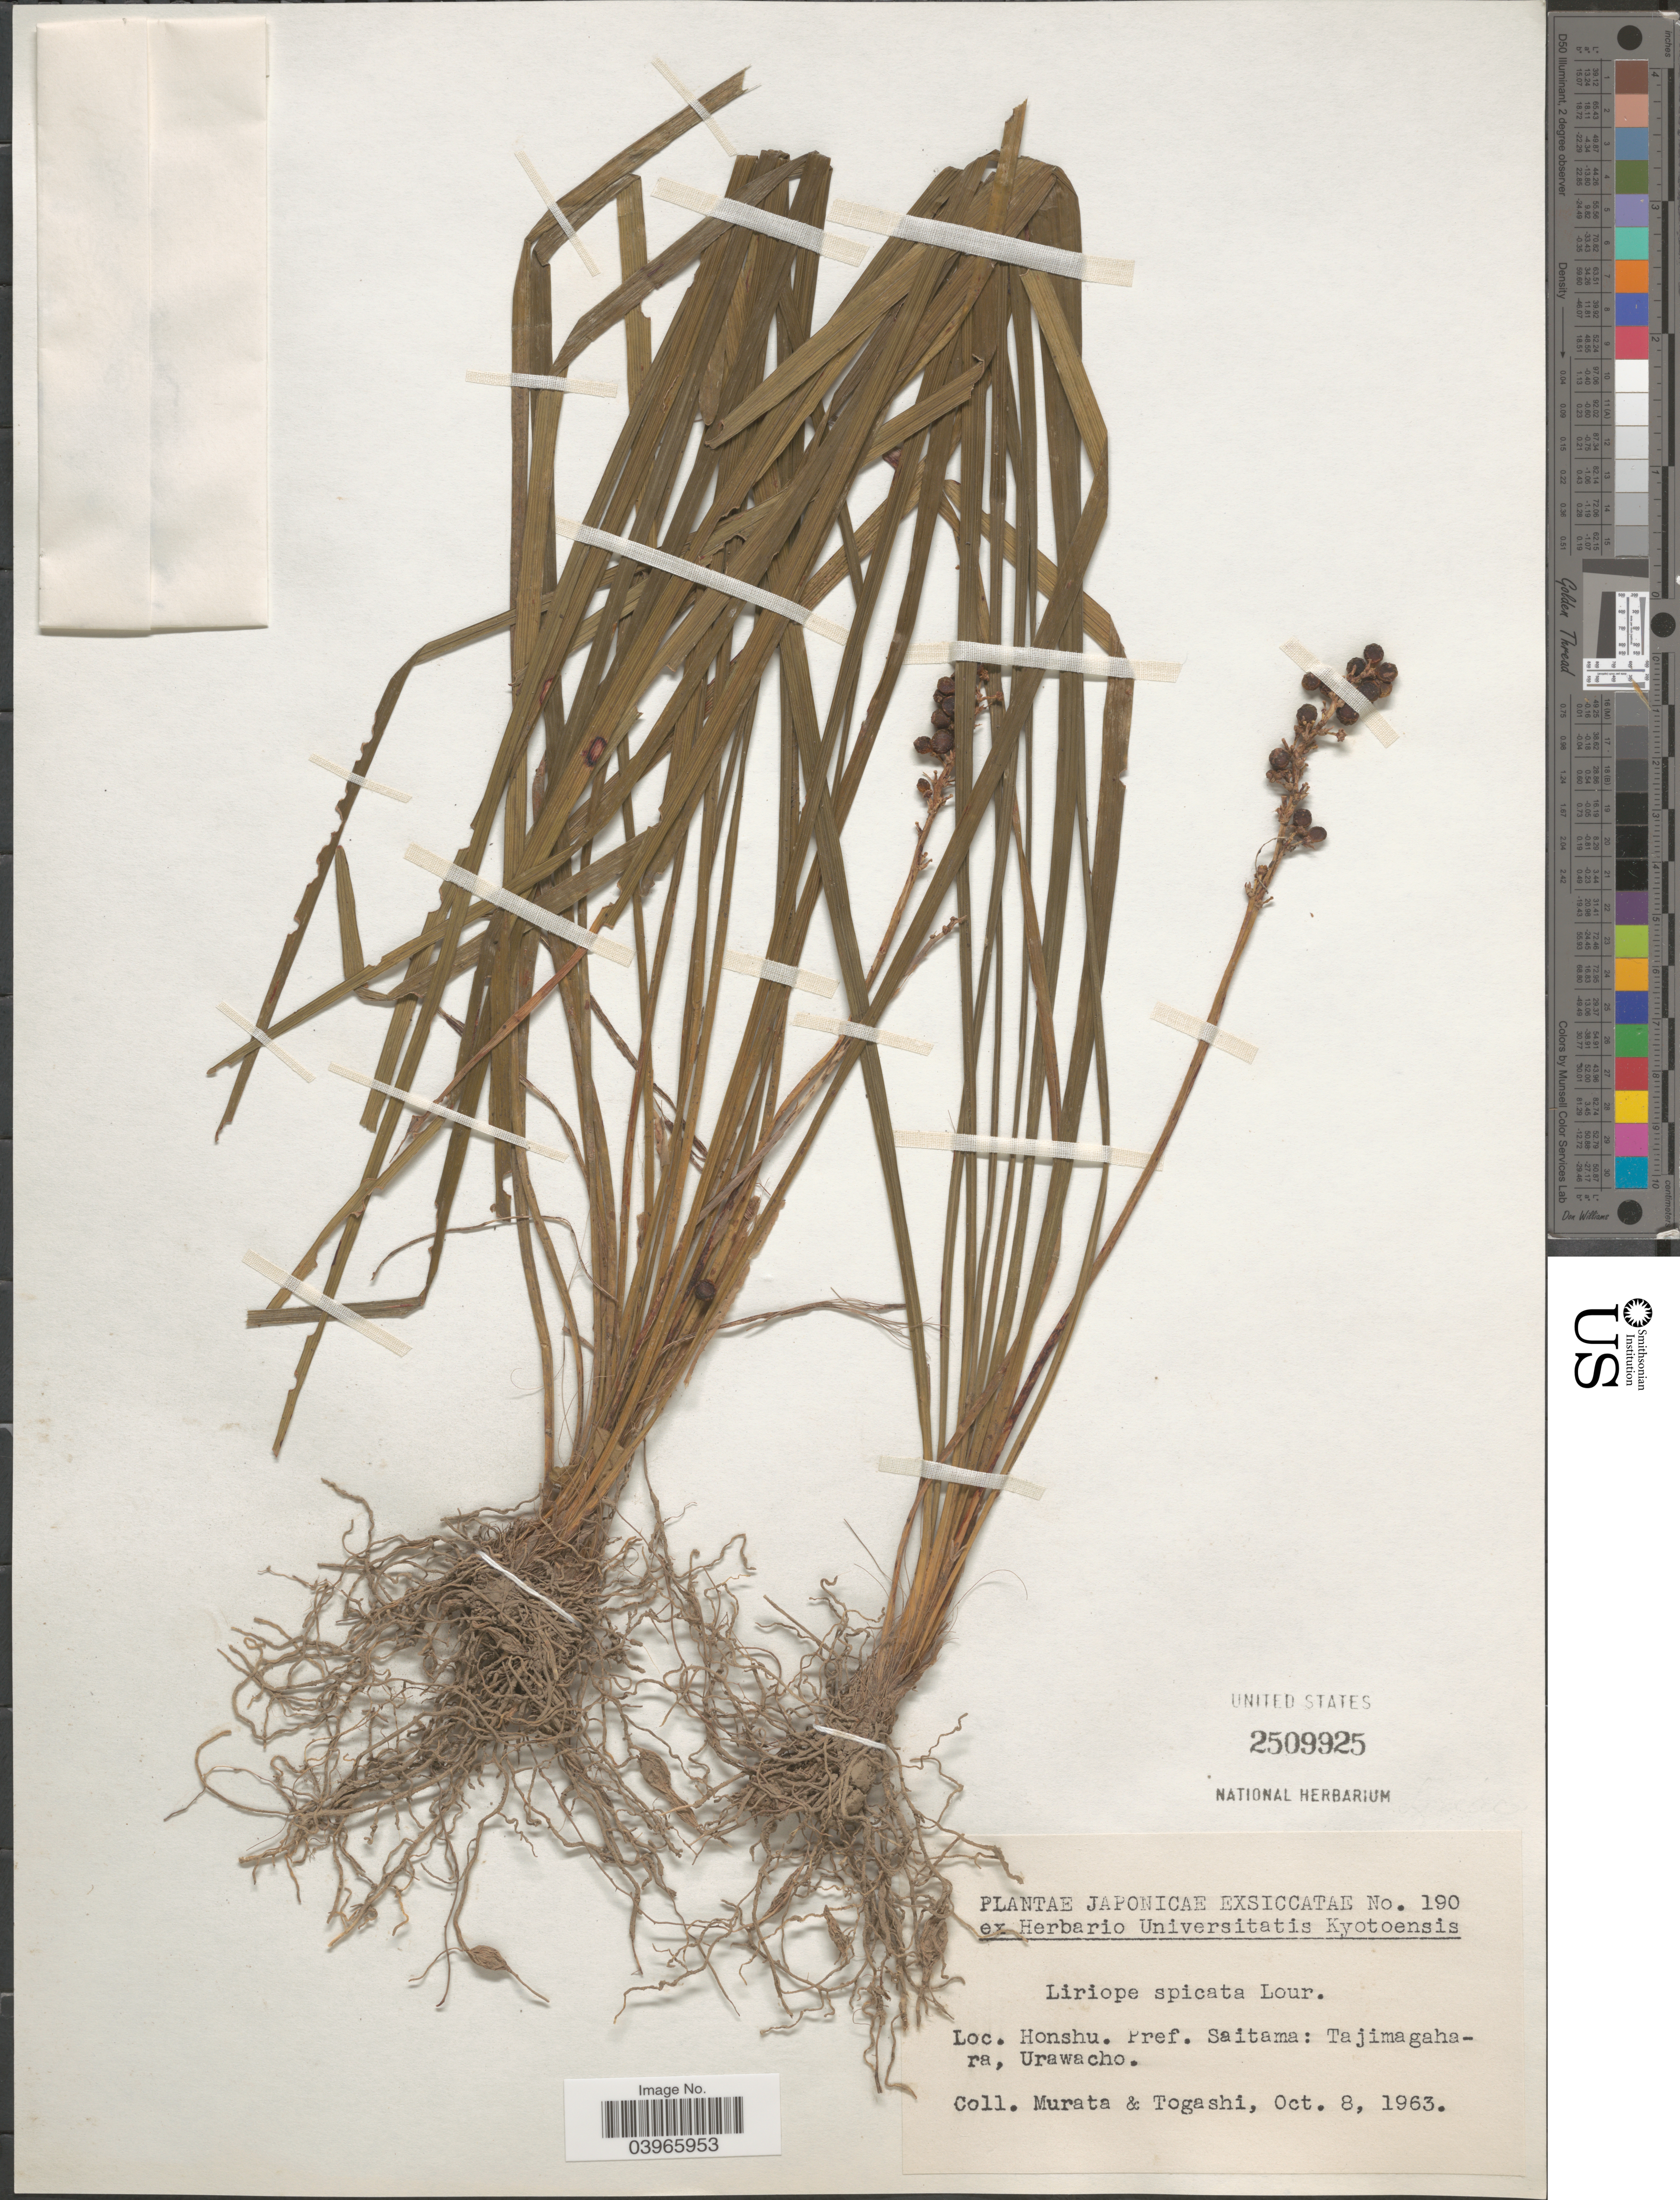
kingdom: Plantae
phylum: Tracheophyta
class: Liliopsida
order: Asparagales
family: Asparagaceae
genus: Liriope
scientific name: Liriope spicata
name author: Lour.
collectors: -. Murata & Togashi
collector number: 190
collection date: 1963-10-08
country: Japan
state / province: Saitama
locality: Honshu. Pref. Saitama: Tajimagahara, Urawacho.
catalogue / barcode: US 2509925